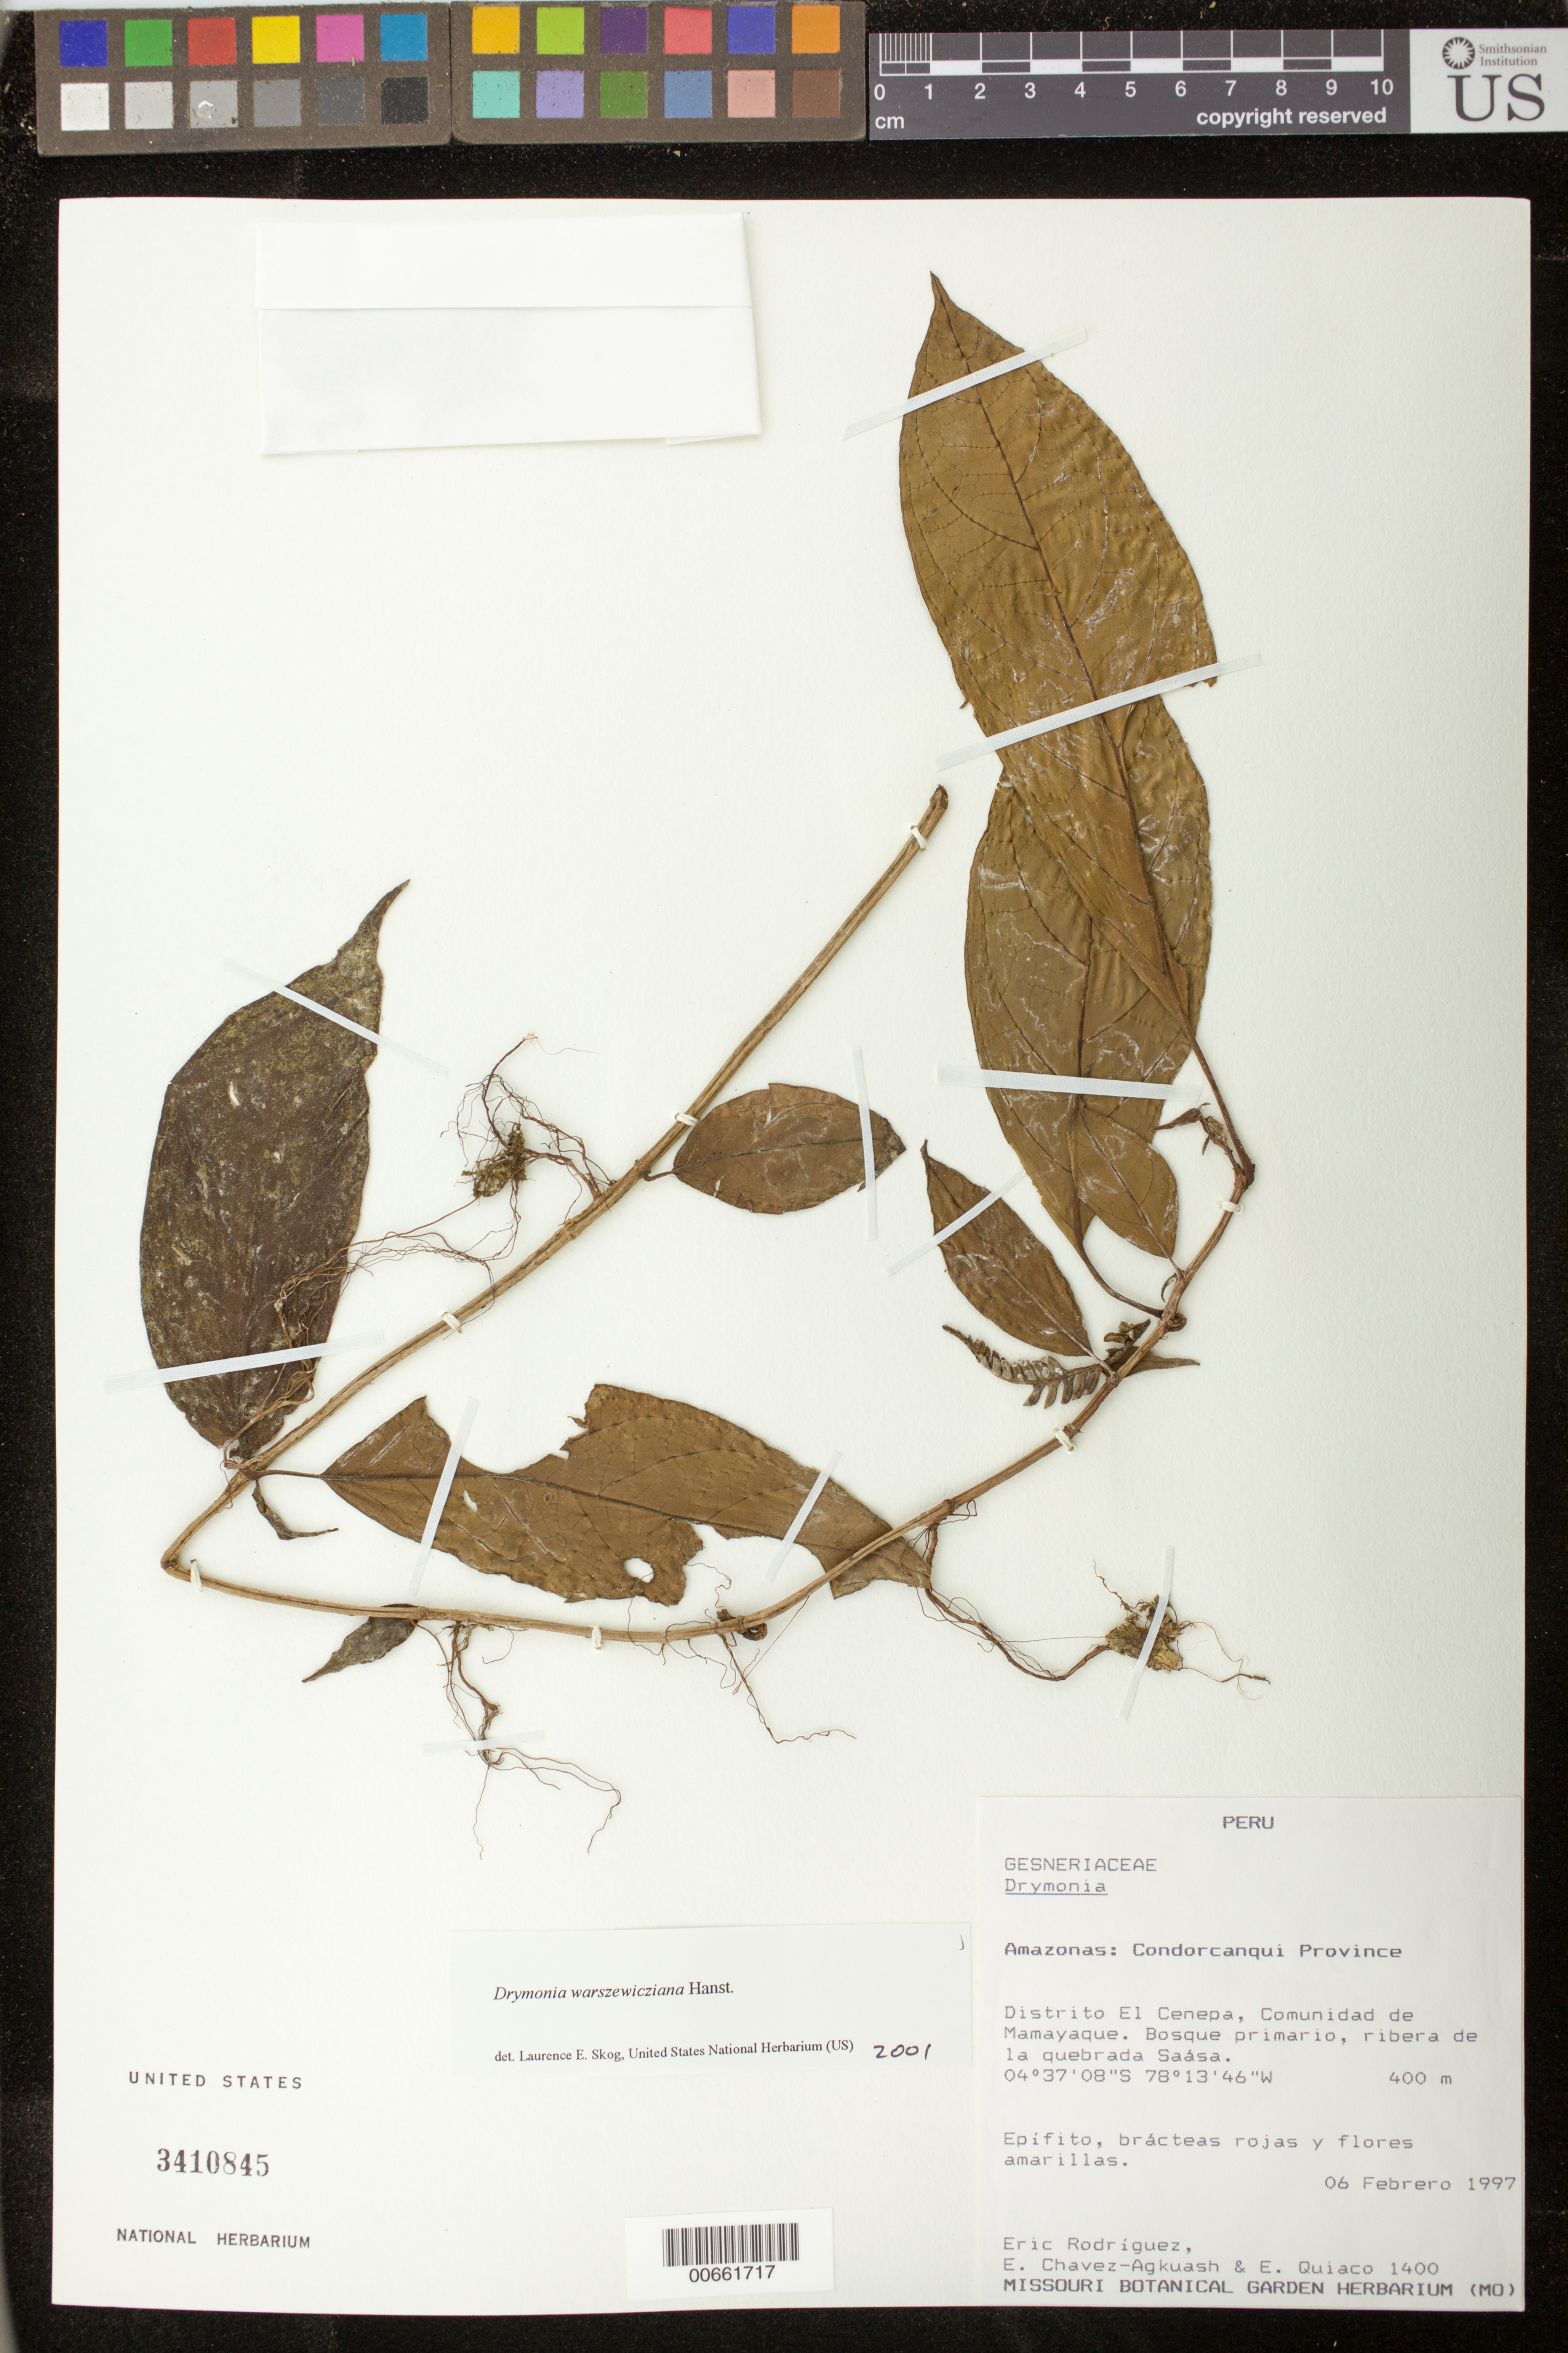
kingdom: Plantae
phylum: Tracheophyta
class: Magnoliopsida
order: Lamiales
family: Gesneriaceae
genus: Drymonia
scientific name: Drymonia warszewicziana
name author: Hanst.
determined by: Skog, Laurence E.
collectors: E. Rodriguez, E. Chavez-Agkuash & E. Quiaco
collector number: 1400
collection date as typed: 06 Feb 1997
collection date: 1997-02-06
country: Peru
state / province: Amazonas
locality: Prov. Condorcanqui, Distrito El Cenepa, comunidad de Mamayaque, ribera de la quebrada Saása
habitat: Bosque primario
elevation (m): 400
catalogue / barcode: US 3410845